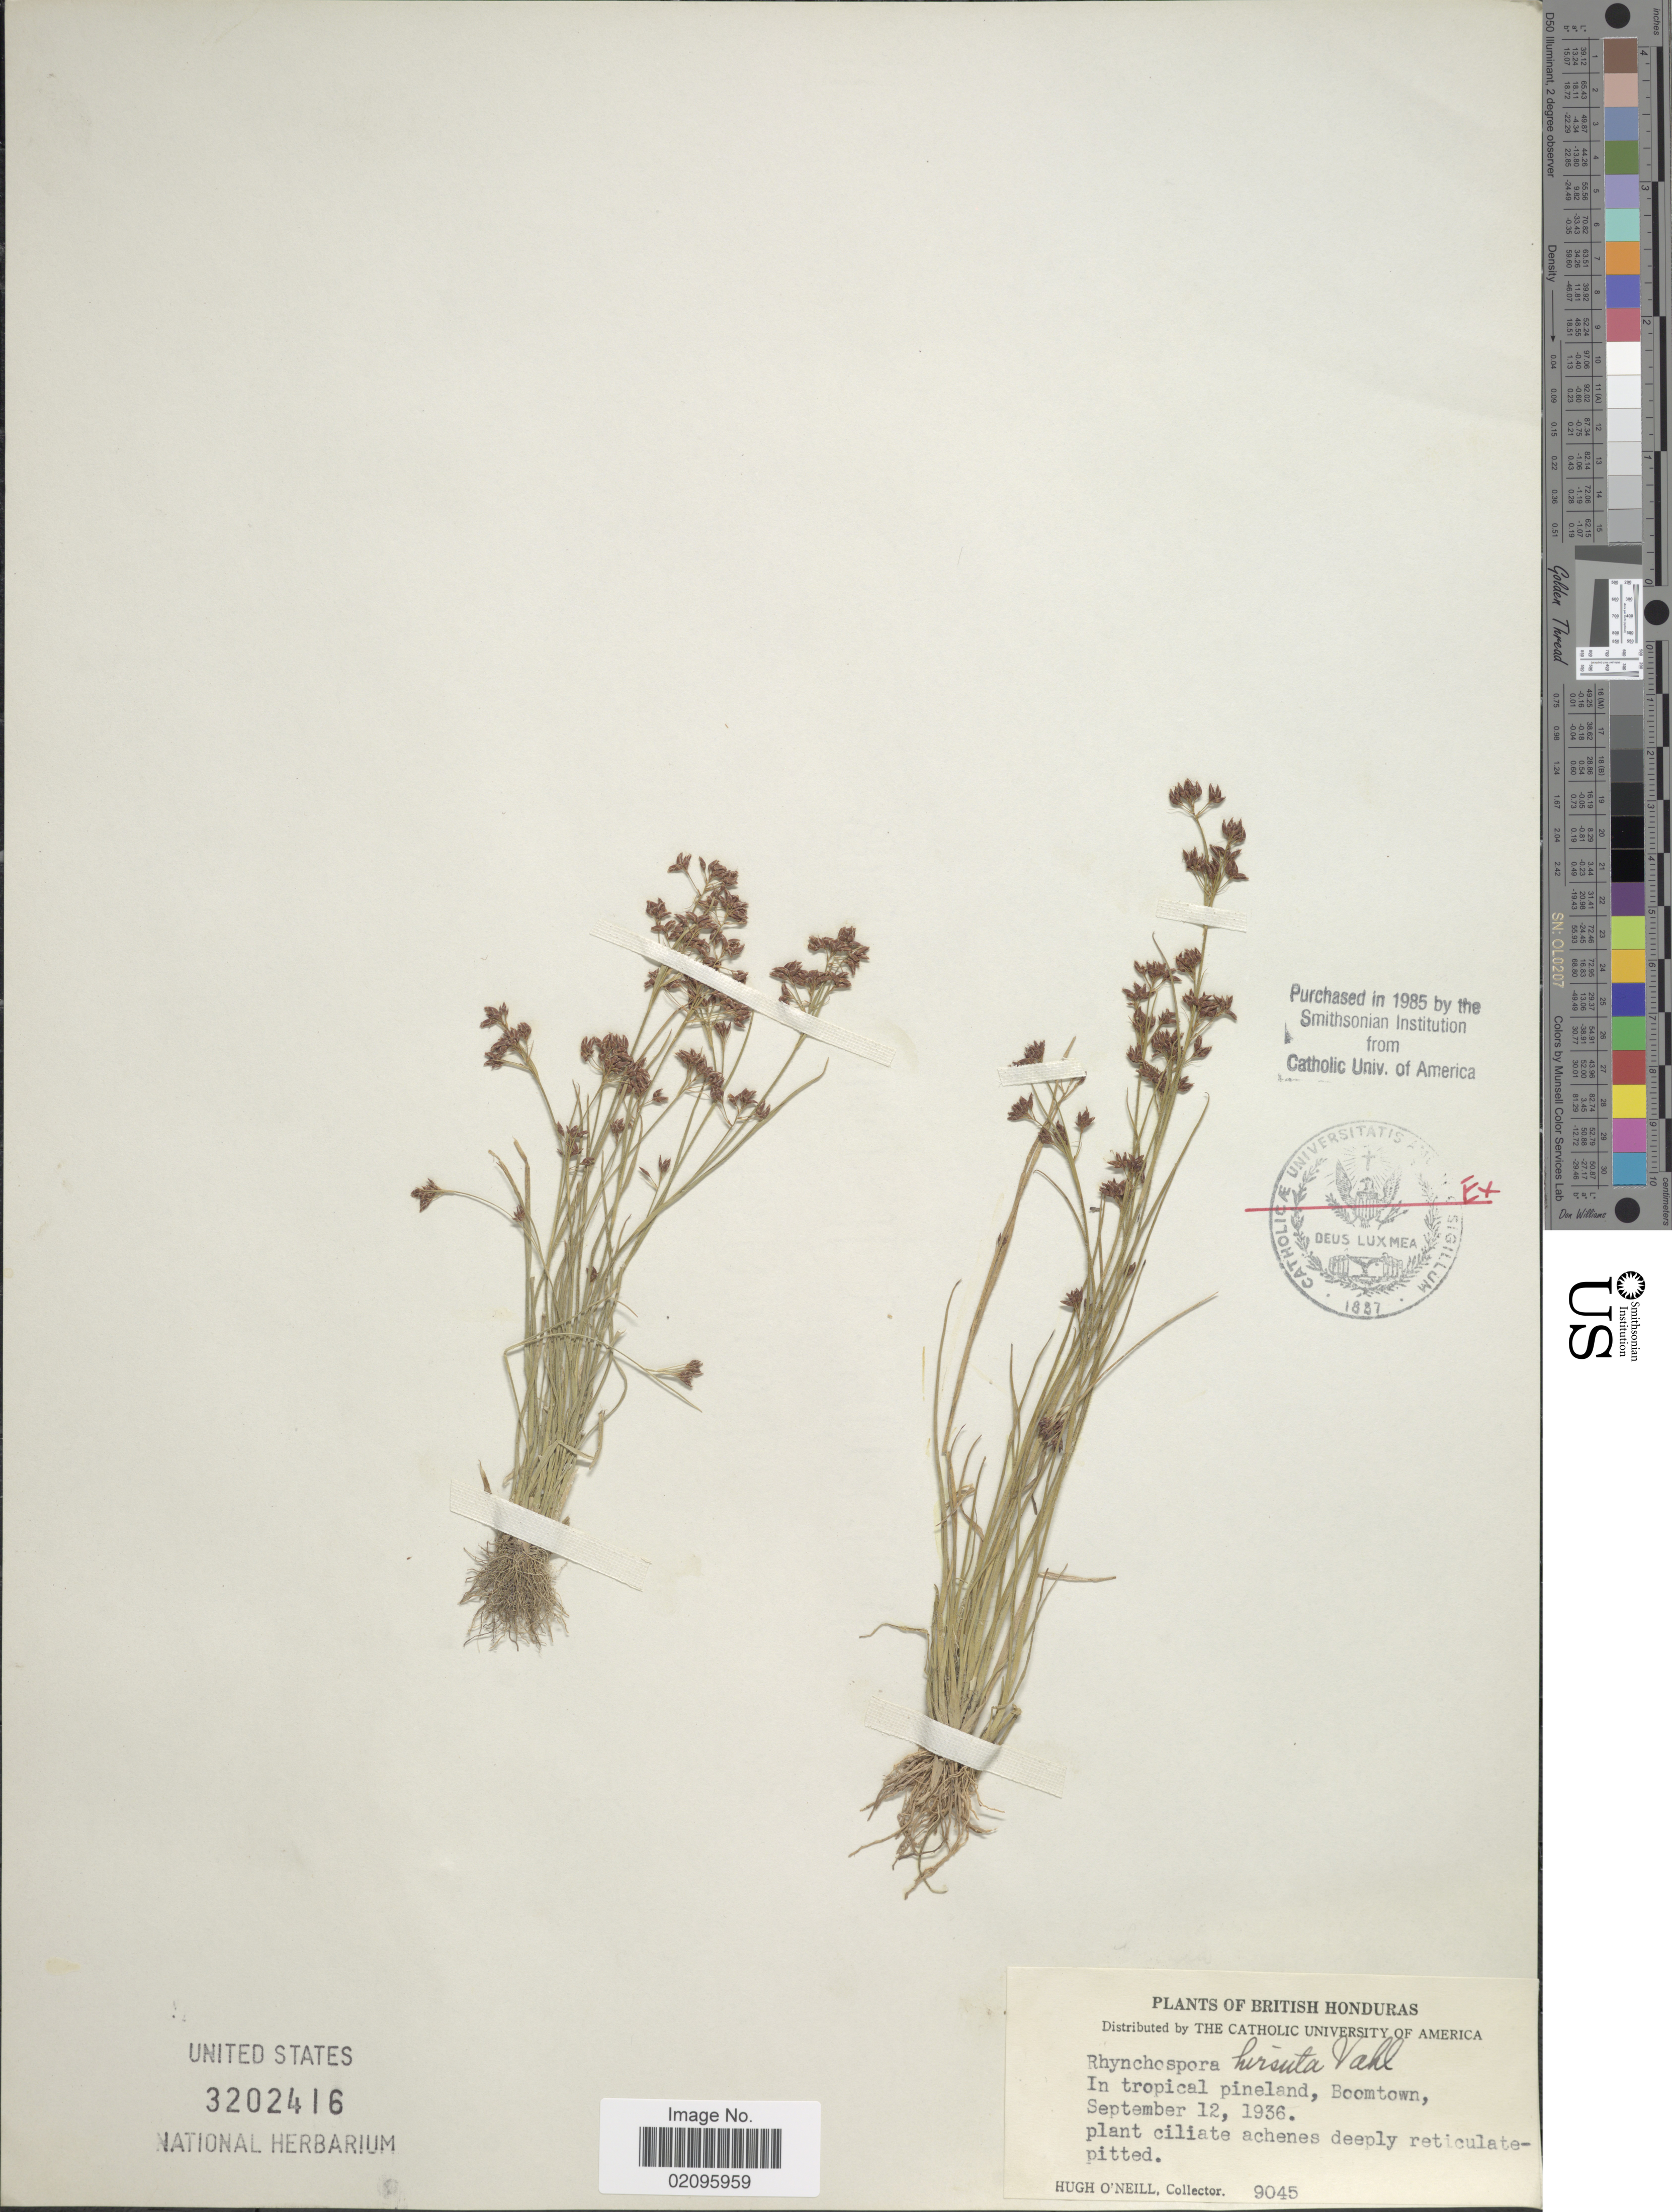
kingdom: Plantae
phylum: Tracheophyta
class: Liliopsida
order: Poales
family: Cyperaceae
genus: Rhynchospora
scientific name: Rhynchospora hirsuta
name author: (Vahl) Vahl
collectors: H. O'Neill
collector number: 9045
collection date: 1936-09-12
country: Belize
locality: British Honduras, Boomtown.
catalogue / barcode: US 3202416